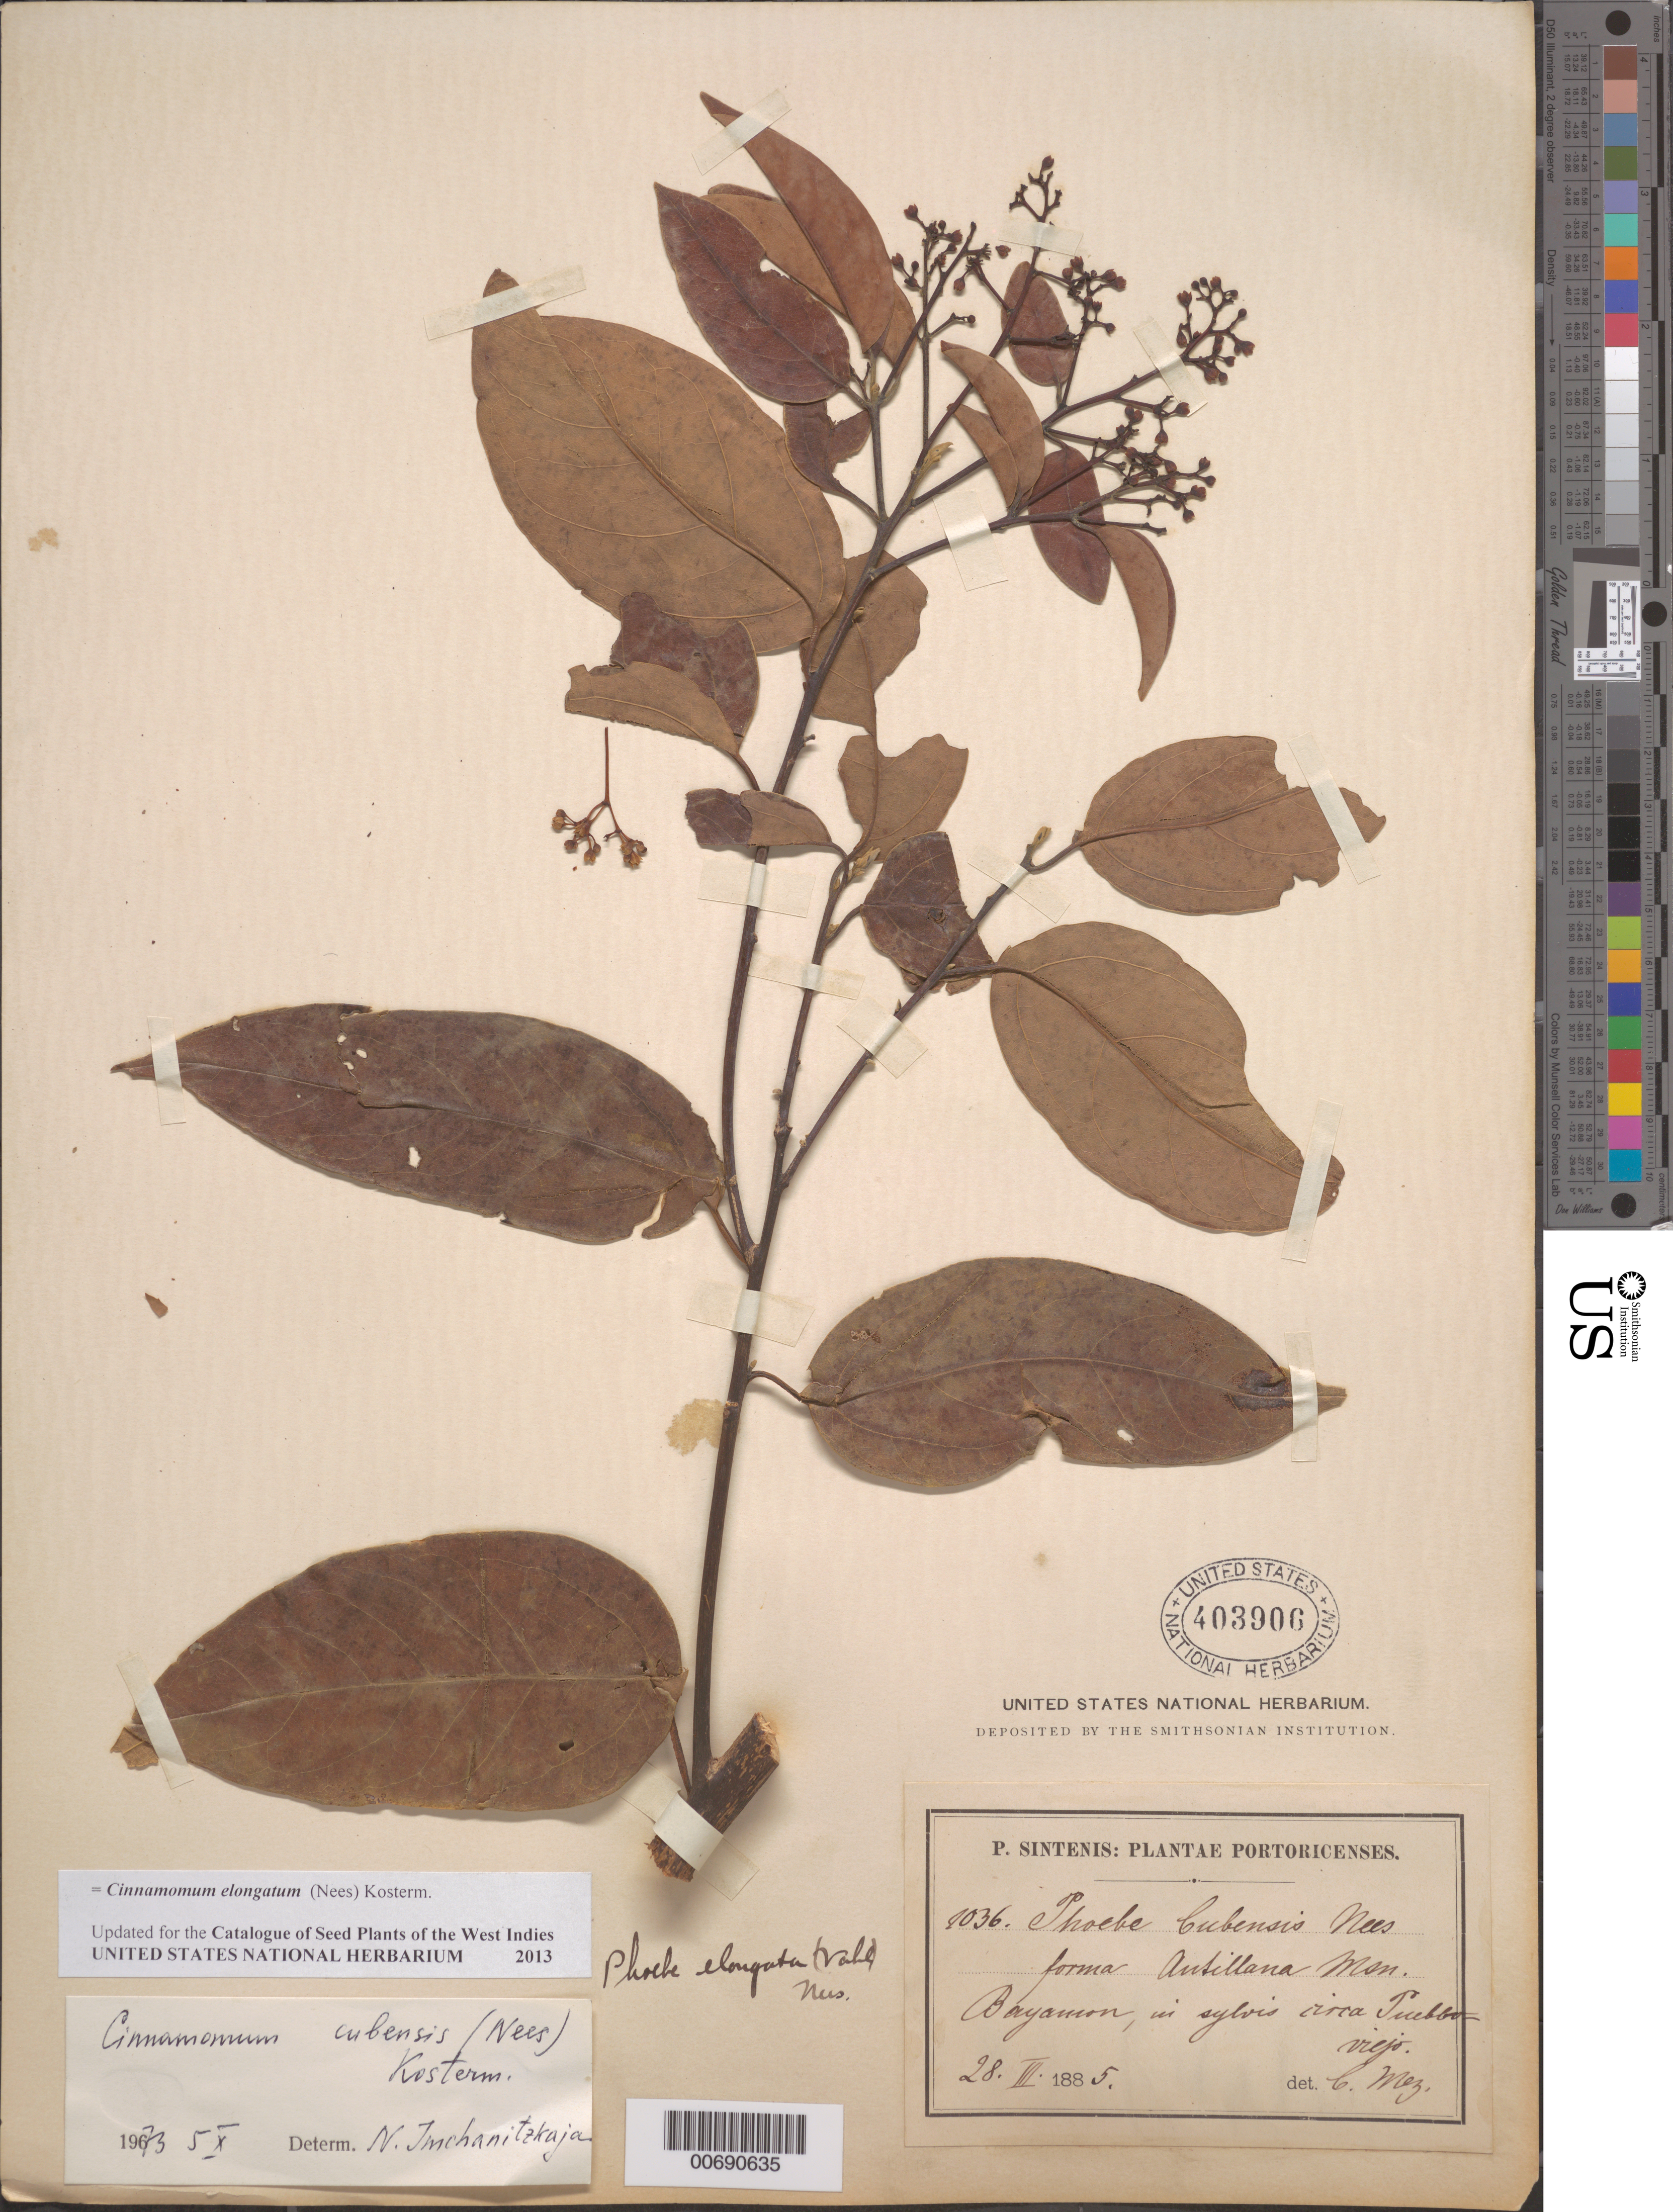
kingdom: Plantae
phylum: Tracheophyta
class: Magnoliopsida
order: Laurales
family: Lauraceae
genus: Cinnamomum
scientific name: Cinnamomum elongatum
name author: (Nees) Kosterm.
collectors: P. Sintenis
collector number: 1036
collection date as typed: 28 Mar 1885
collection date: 1885-03-28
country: Puerto Rico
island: Greater Antilles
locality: Bayamon.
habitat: in sylvis circa Pueblo.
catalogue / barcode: US 403906